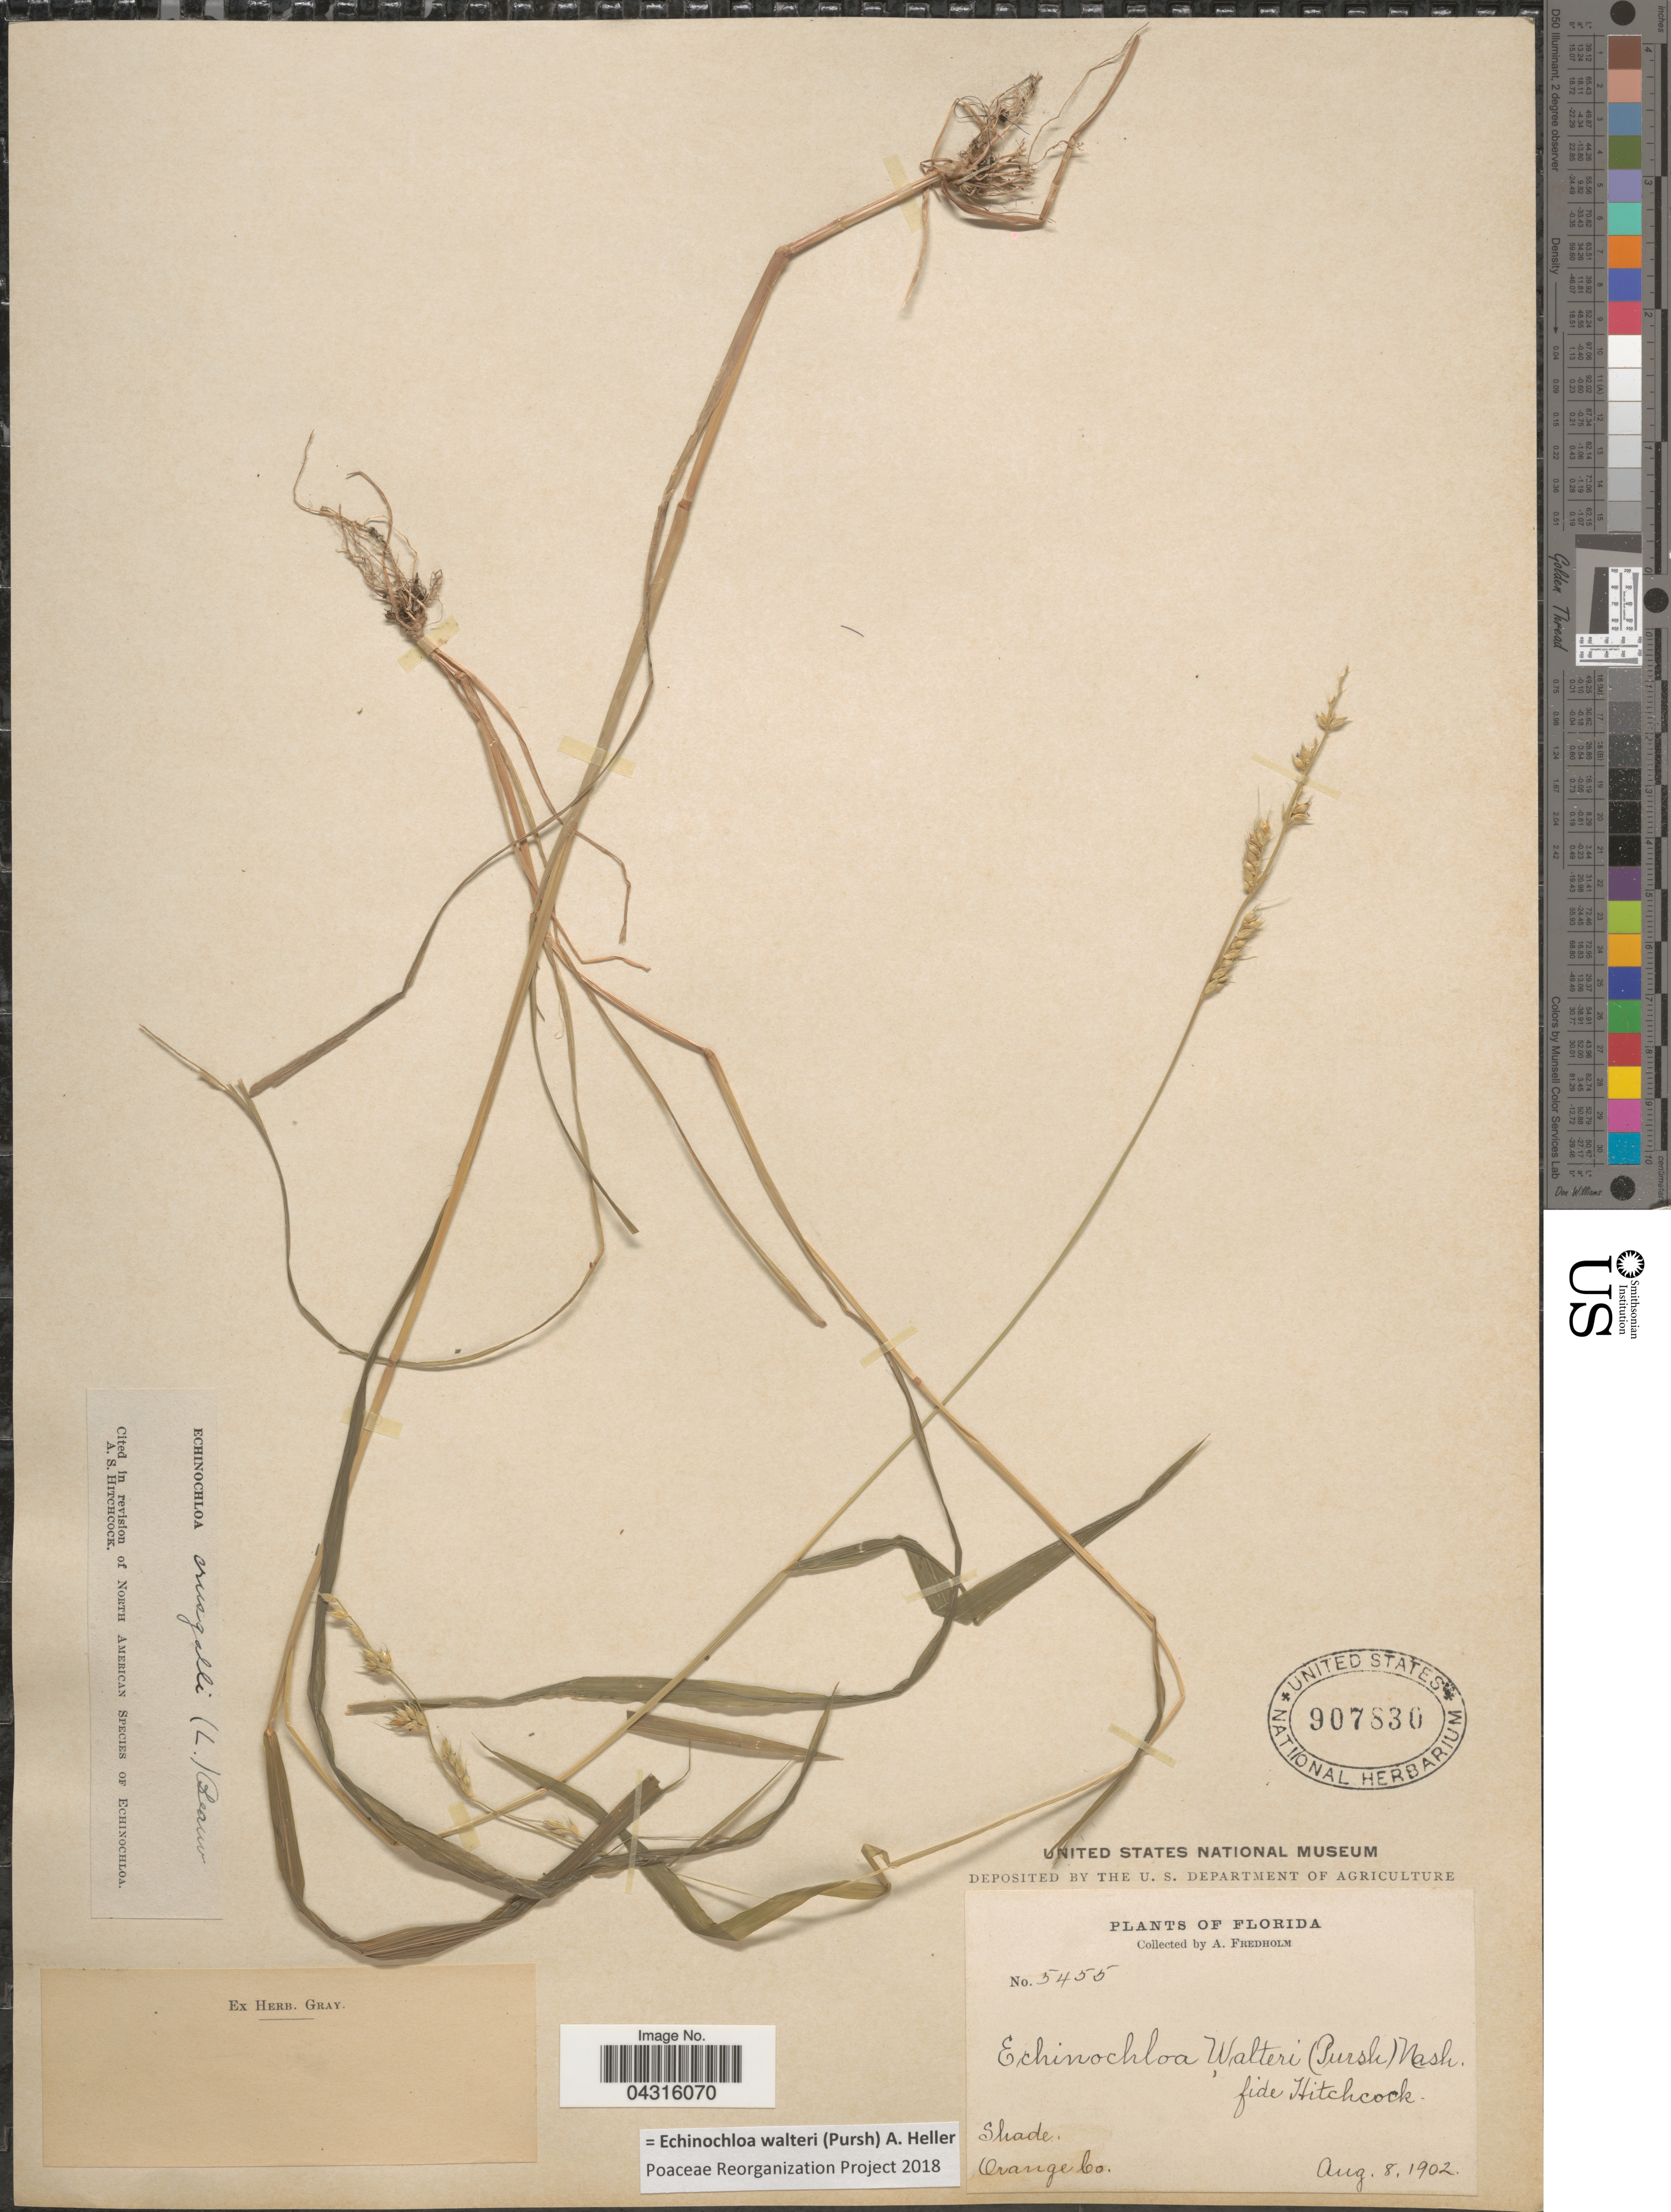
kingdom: Plantae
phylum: Tracheophyta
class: Liliopsida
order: Poales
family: Poaceae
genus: Echinochloa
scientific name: Echinochloa walteri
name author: (Pursh) A. Heller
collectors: A. Fredholm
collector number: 5455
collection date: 1902-08-08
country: United States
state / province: Florida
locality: Orange Co.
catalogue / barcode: US 907830